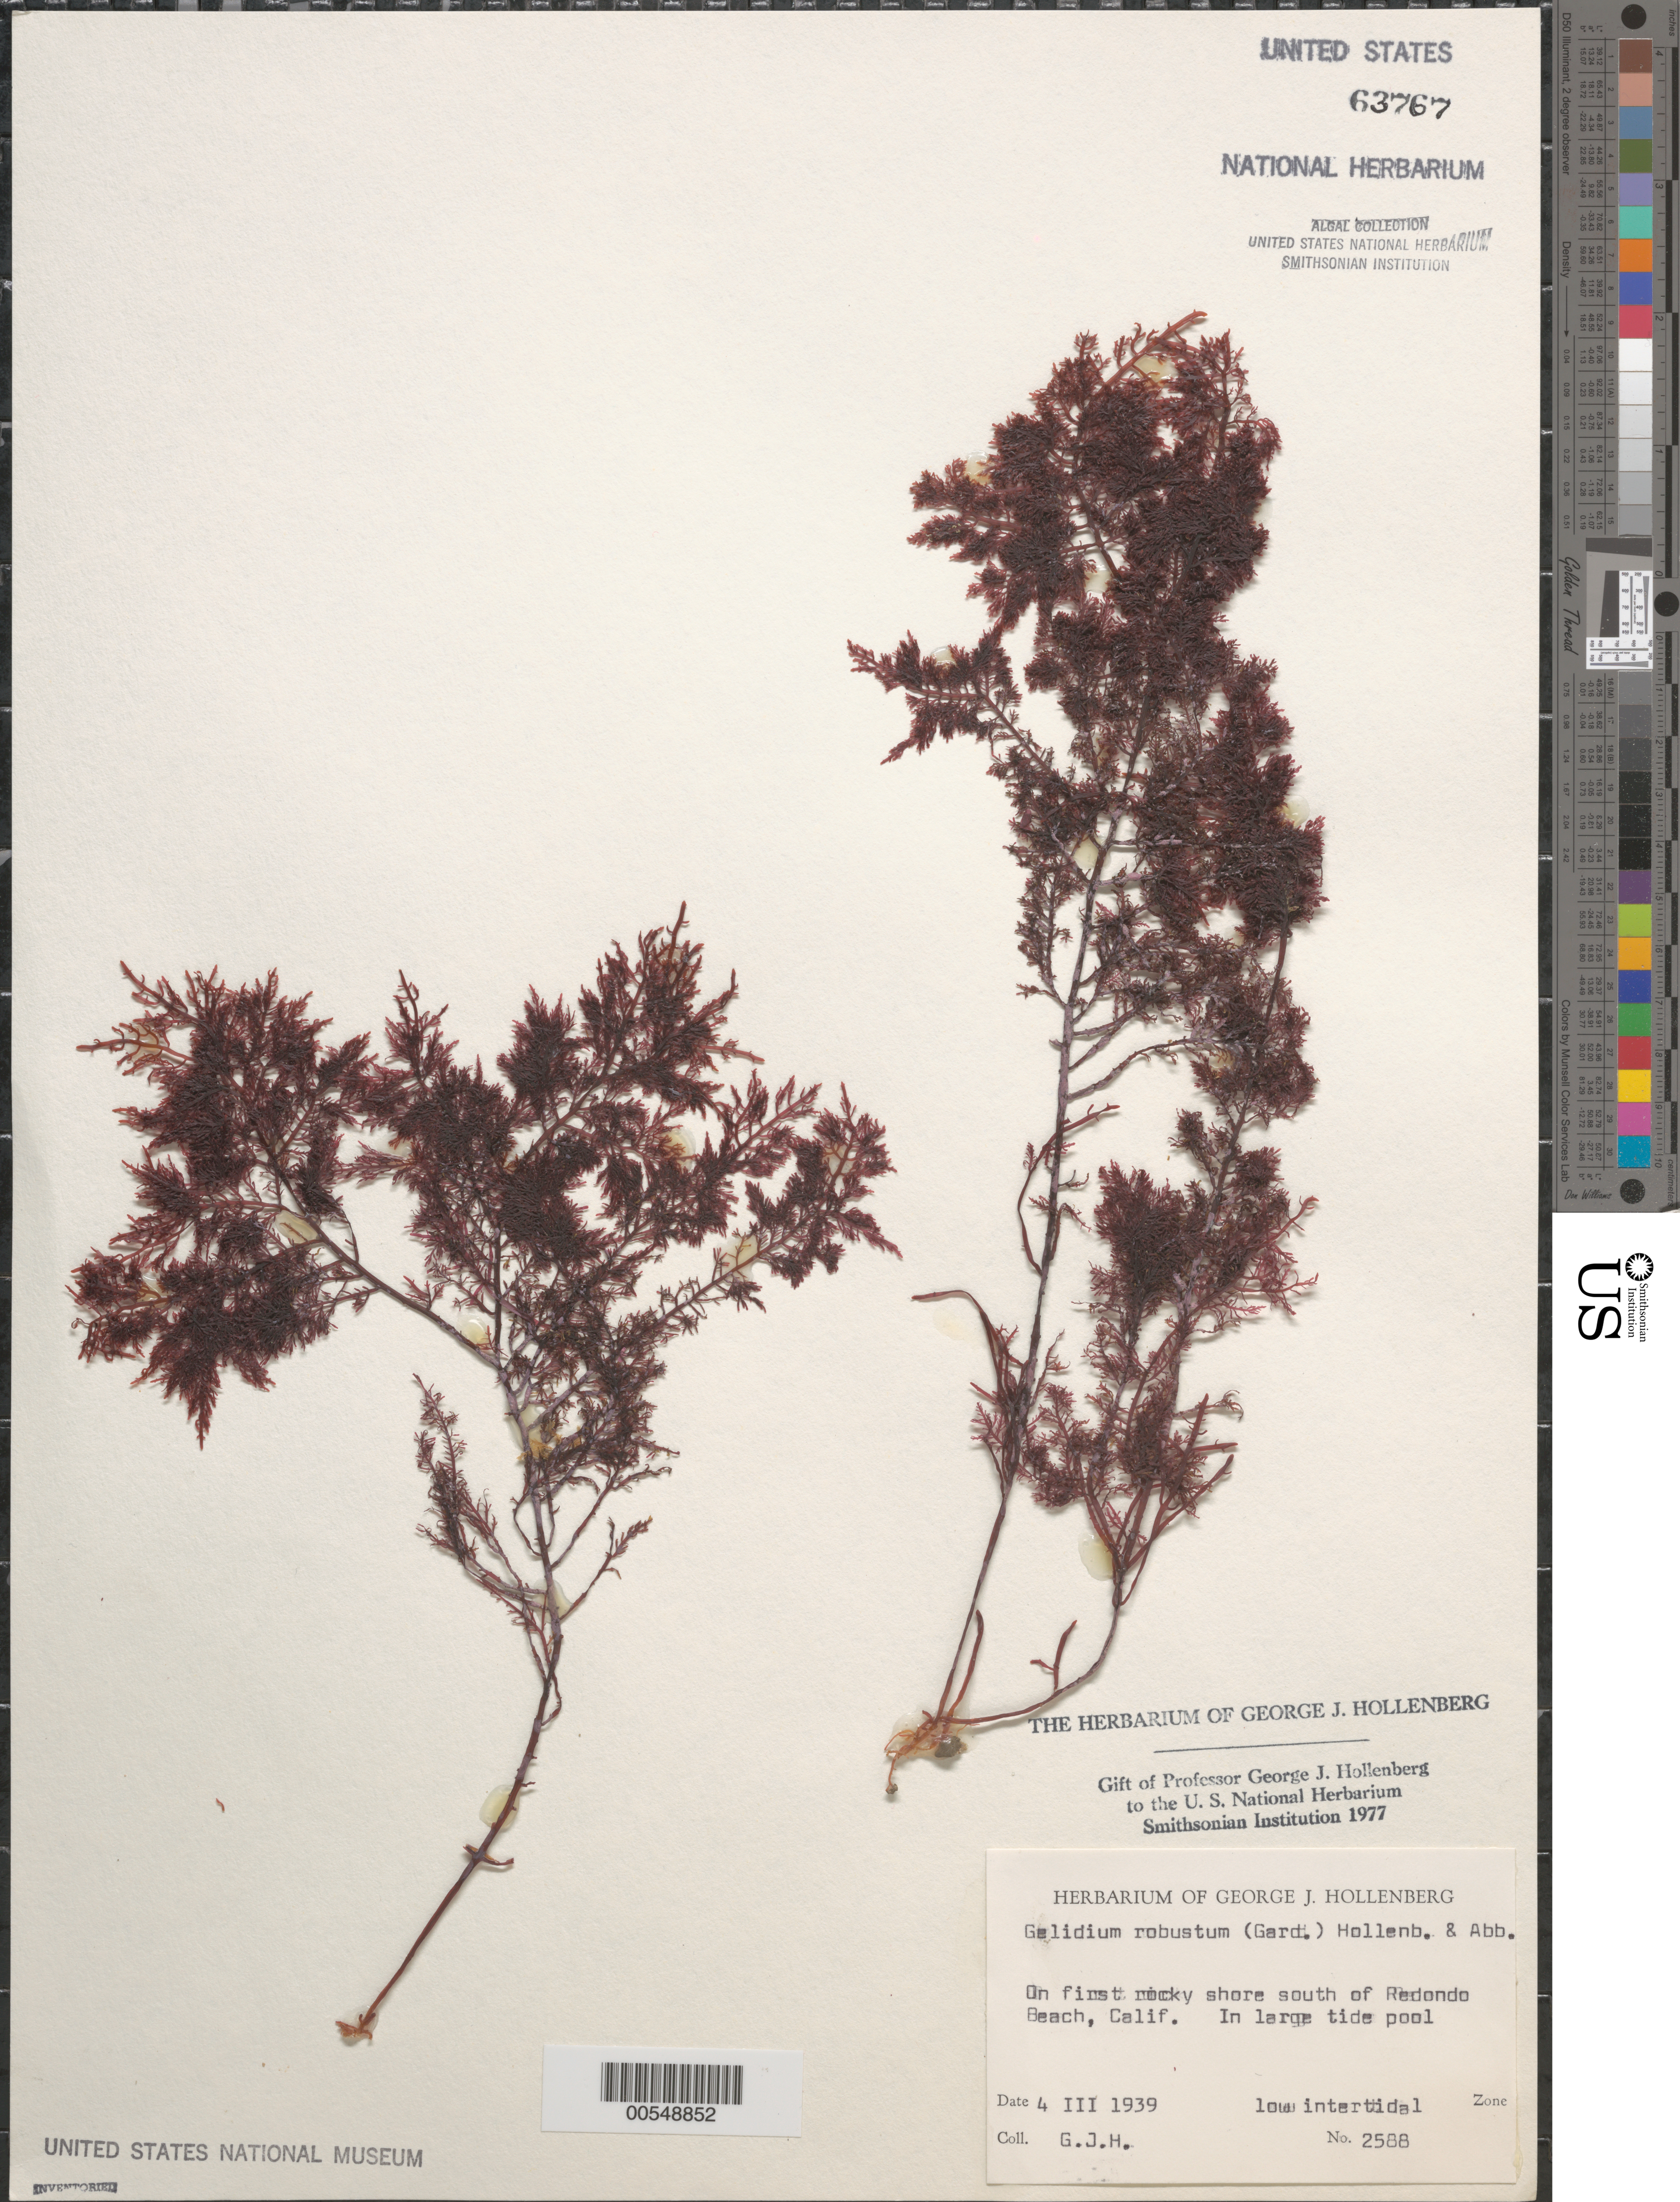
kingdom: Plantae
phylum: Rhodophyta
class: Florideophyceae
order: Gelidiales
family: Gelidiaceae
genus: Gelidium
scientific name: Gelidium robustum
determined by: Hollenberg, George J.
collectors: G. Hollenberg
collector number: GJH 2588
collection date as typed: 04 Mar 1939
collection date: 1939-03-04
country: United States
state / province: California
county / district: Los Angeles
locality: First rocky shore south of Redondo Beach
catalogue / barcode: US 63767